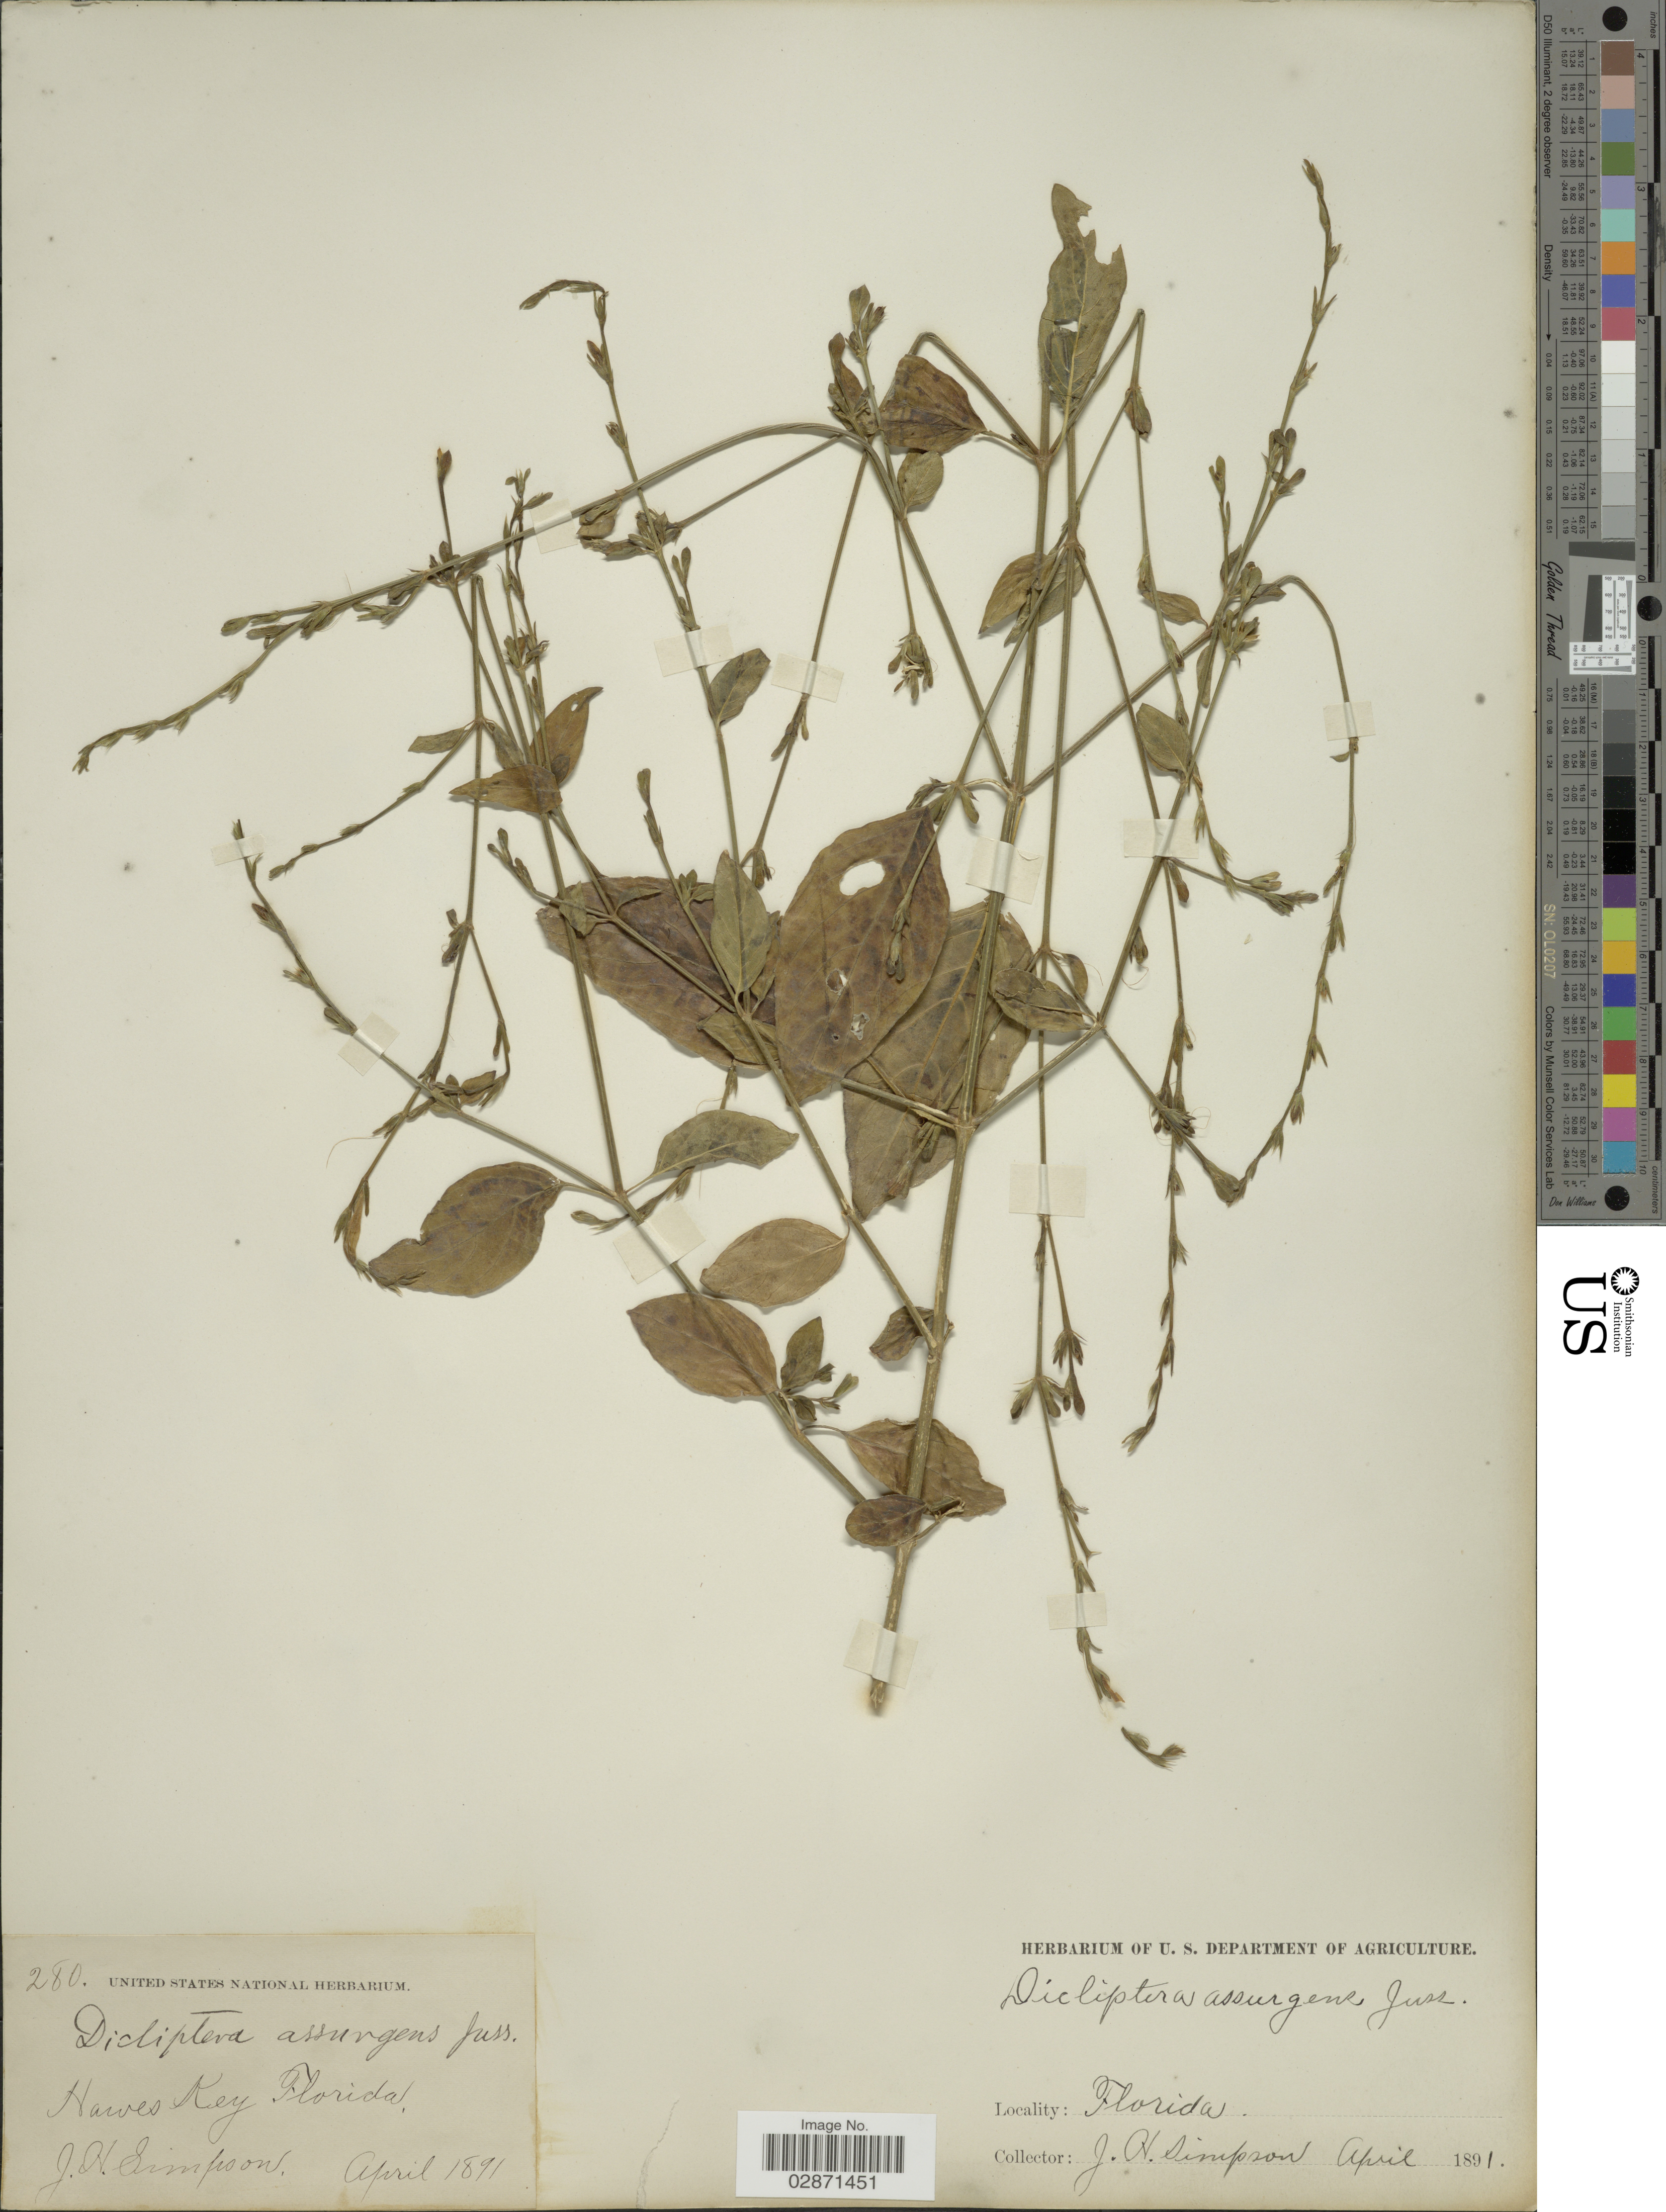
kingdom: Plantae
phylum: Tracheophyta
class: Magnoliopsida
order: Lamiales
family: Acanthaceae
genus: Dicliptera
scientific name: Dicliptera sexangularis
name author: (L.) Juss.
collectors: J. H. Simpson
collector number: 280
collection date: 1891-04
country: United States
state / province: Florida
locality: Hawes Key.